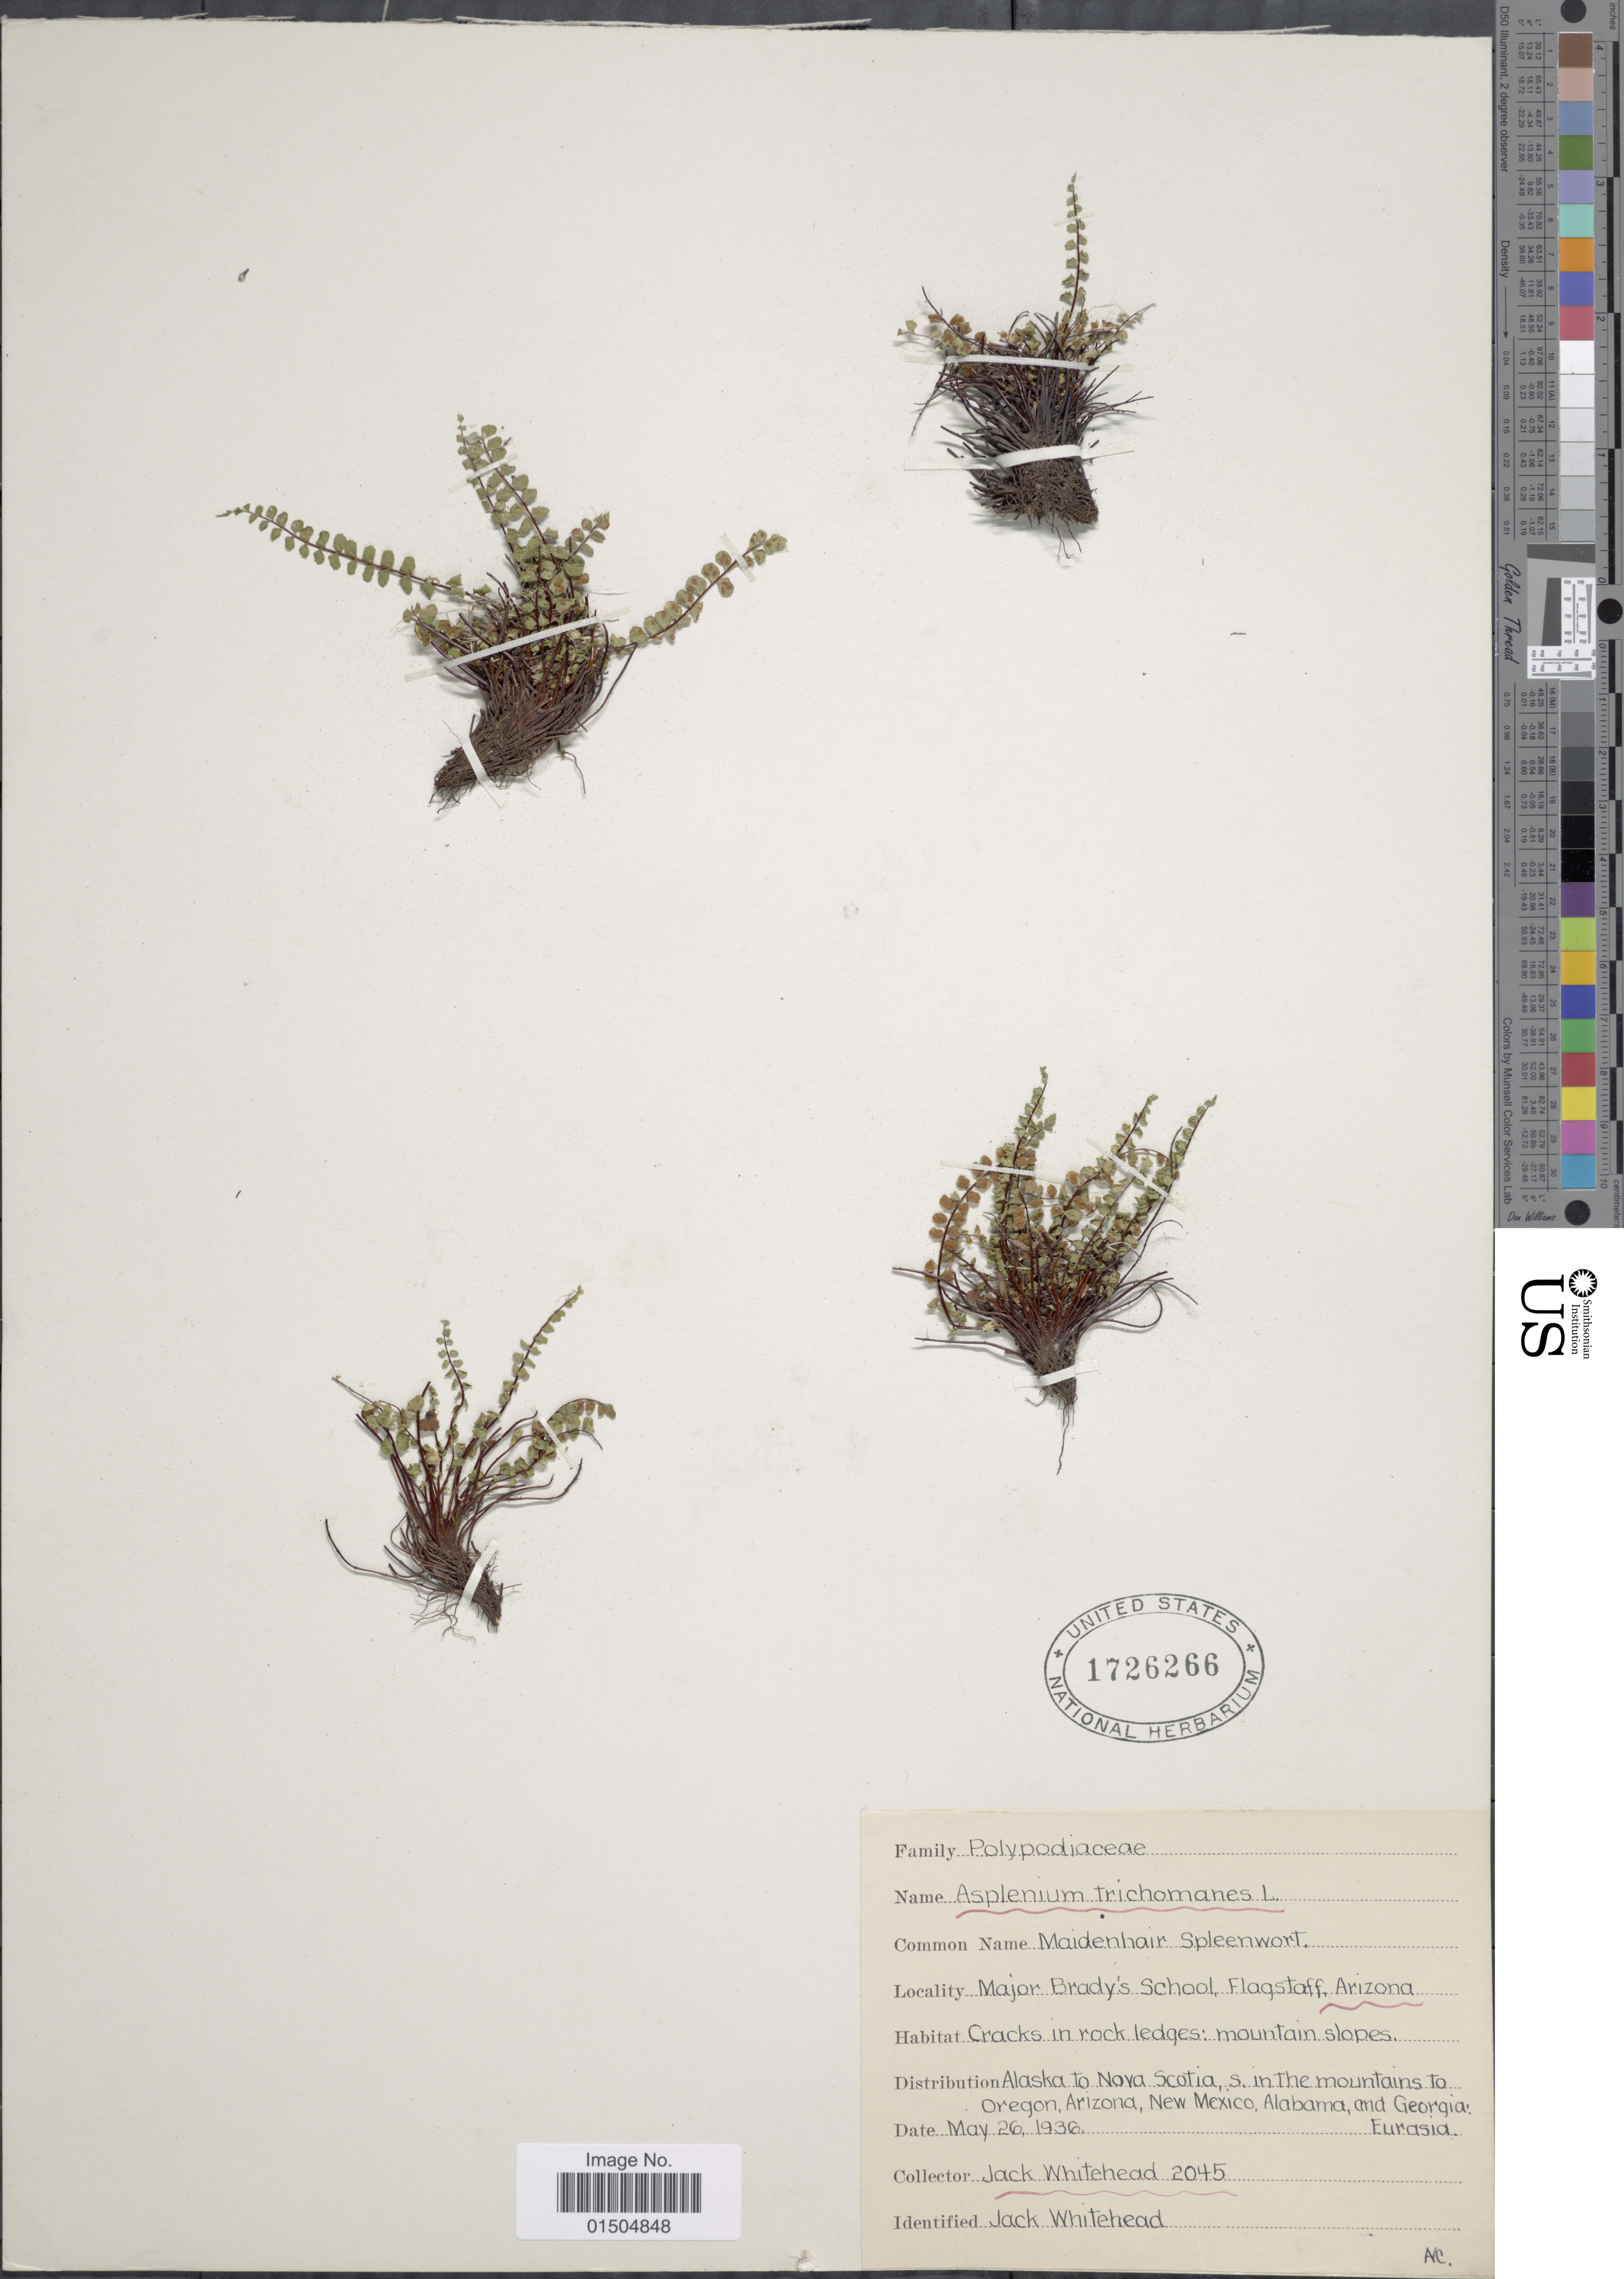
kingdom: Plantae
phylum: Tracheophyta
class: Polypodiopsida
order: Polypodiales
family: Aspleniaceae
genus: Asplenium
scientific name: Asplenium trichomanes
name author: L.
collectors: J. Whitehead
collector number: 2045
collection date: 1936-05-26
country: United States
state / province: Arizona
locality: Major Brady's School, Flagstaff.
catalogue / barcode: US 1726266